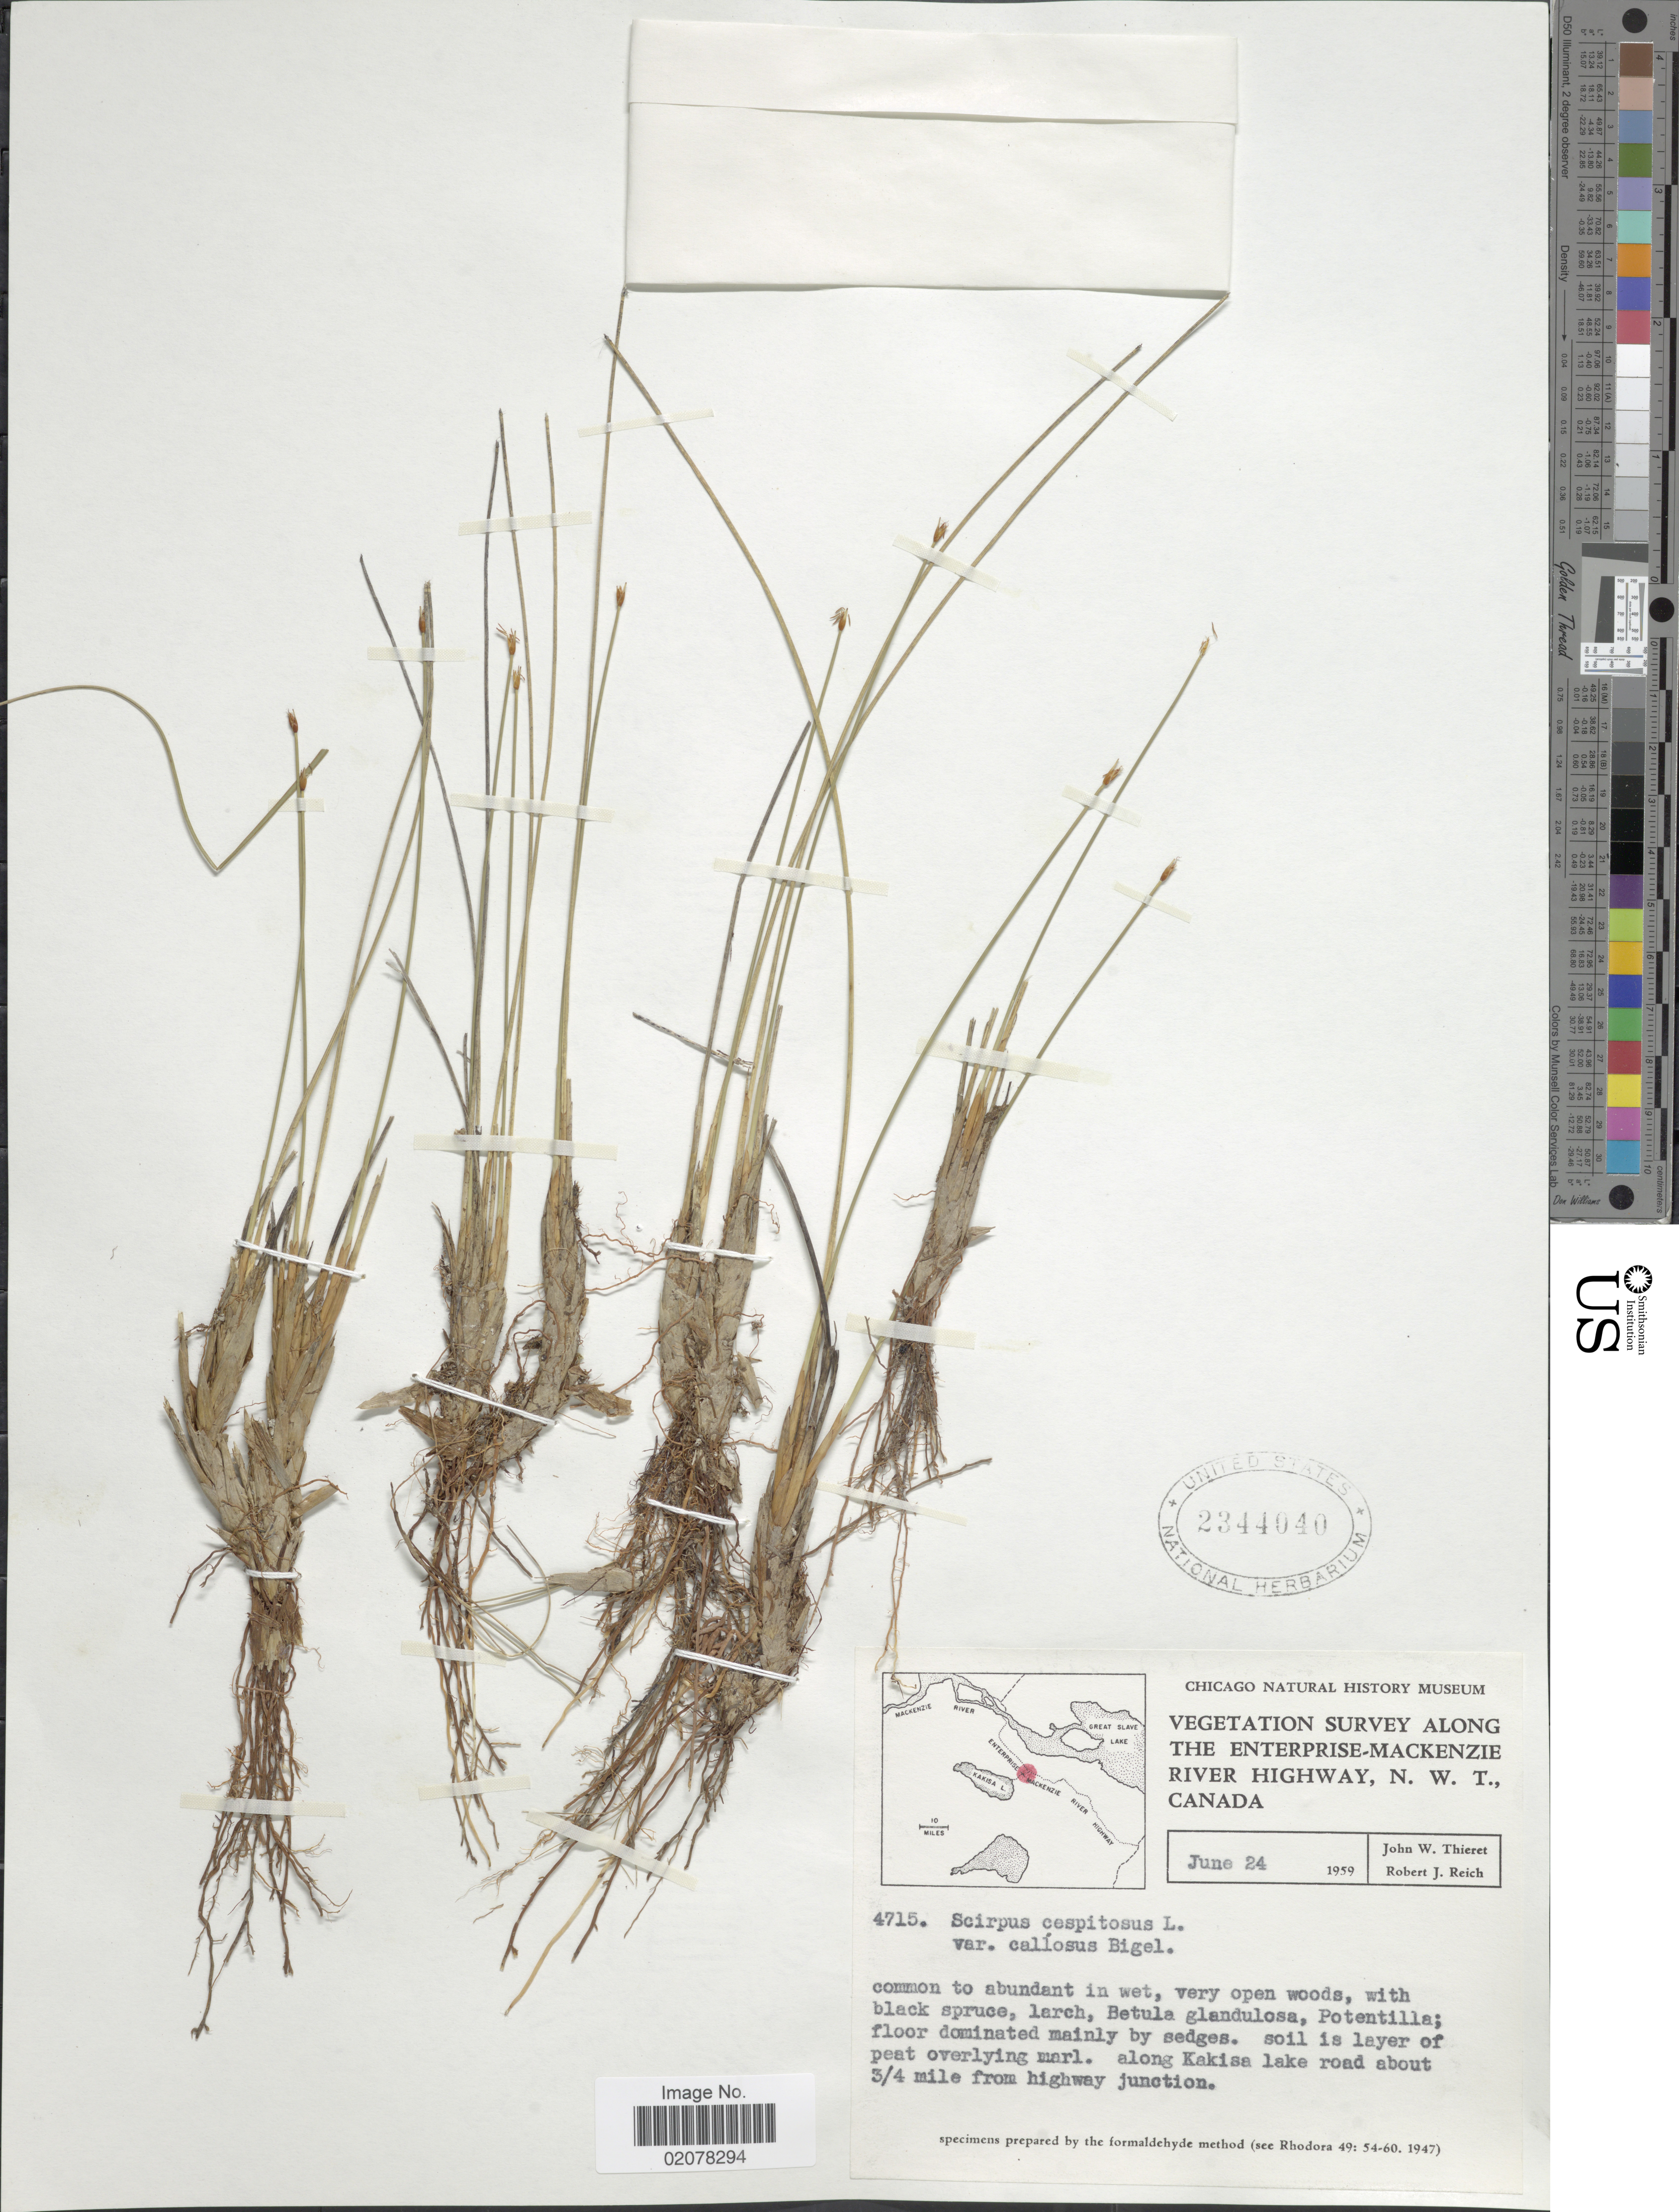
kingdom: Plantae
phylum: Tracheophyta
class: Liliopsida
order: Poales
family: Cyperaceae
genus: Trichophorum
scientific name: Trichophorum cespitosum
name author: (L.) Hartm.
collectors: J. W. Thieret & R. Reich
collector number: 4715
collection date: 1959-06-24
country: Canada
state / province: Northwest Territories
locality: Vegetation Survey along the Enterprise-Mackenzie River Highway, very open woods, along Kakisa lake road about 3/4 mile drom highway junction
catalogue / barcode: US 2344040